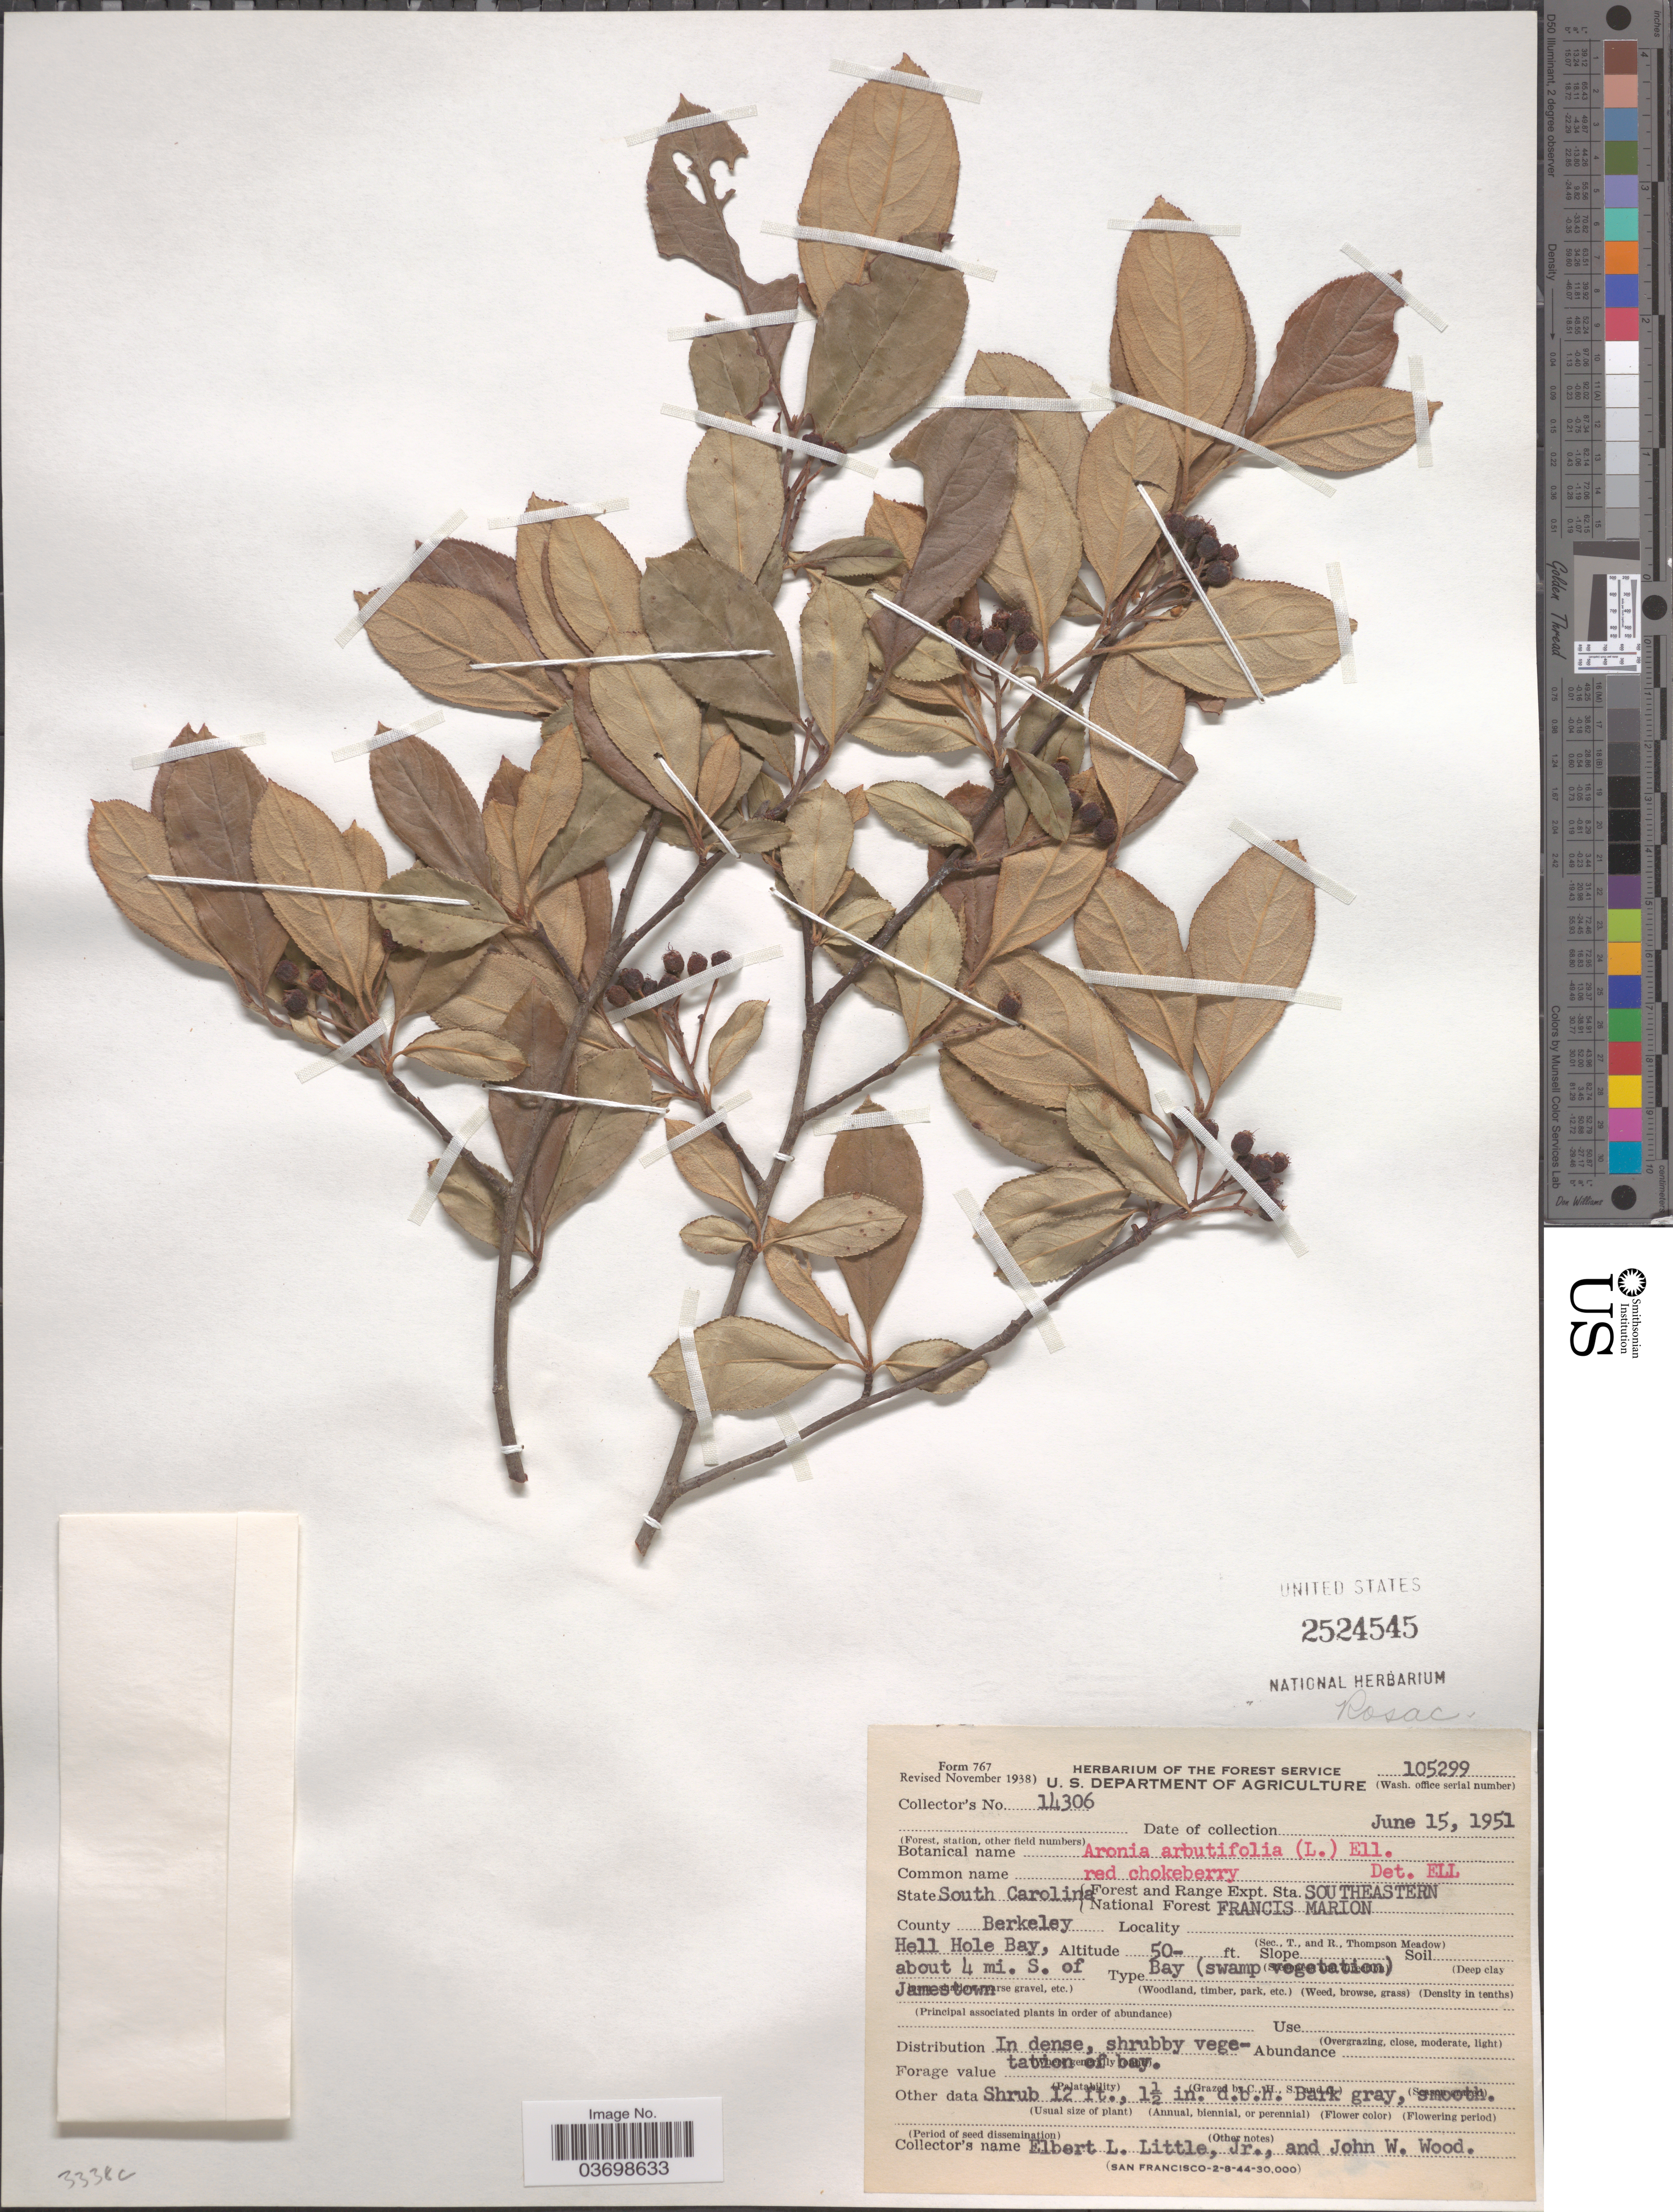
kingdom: Plantae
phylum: Tracheophyta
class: Magnoliopsida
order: Rosales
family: Rosaceae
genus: Aronia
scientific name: Aronia arbutifolia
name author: (L.) Pers.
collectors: E. L. Little & J. Wood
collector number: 14306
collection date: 1951-06-15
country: United States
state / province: South Carolina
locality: Forest and Range Expt. Sta. Southeastern. National Forest Francis Marion. County Berkeley. Hell Hole Bay, about 4 mi. S. of Jamestown.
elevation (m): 15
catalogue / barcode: US 2524545